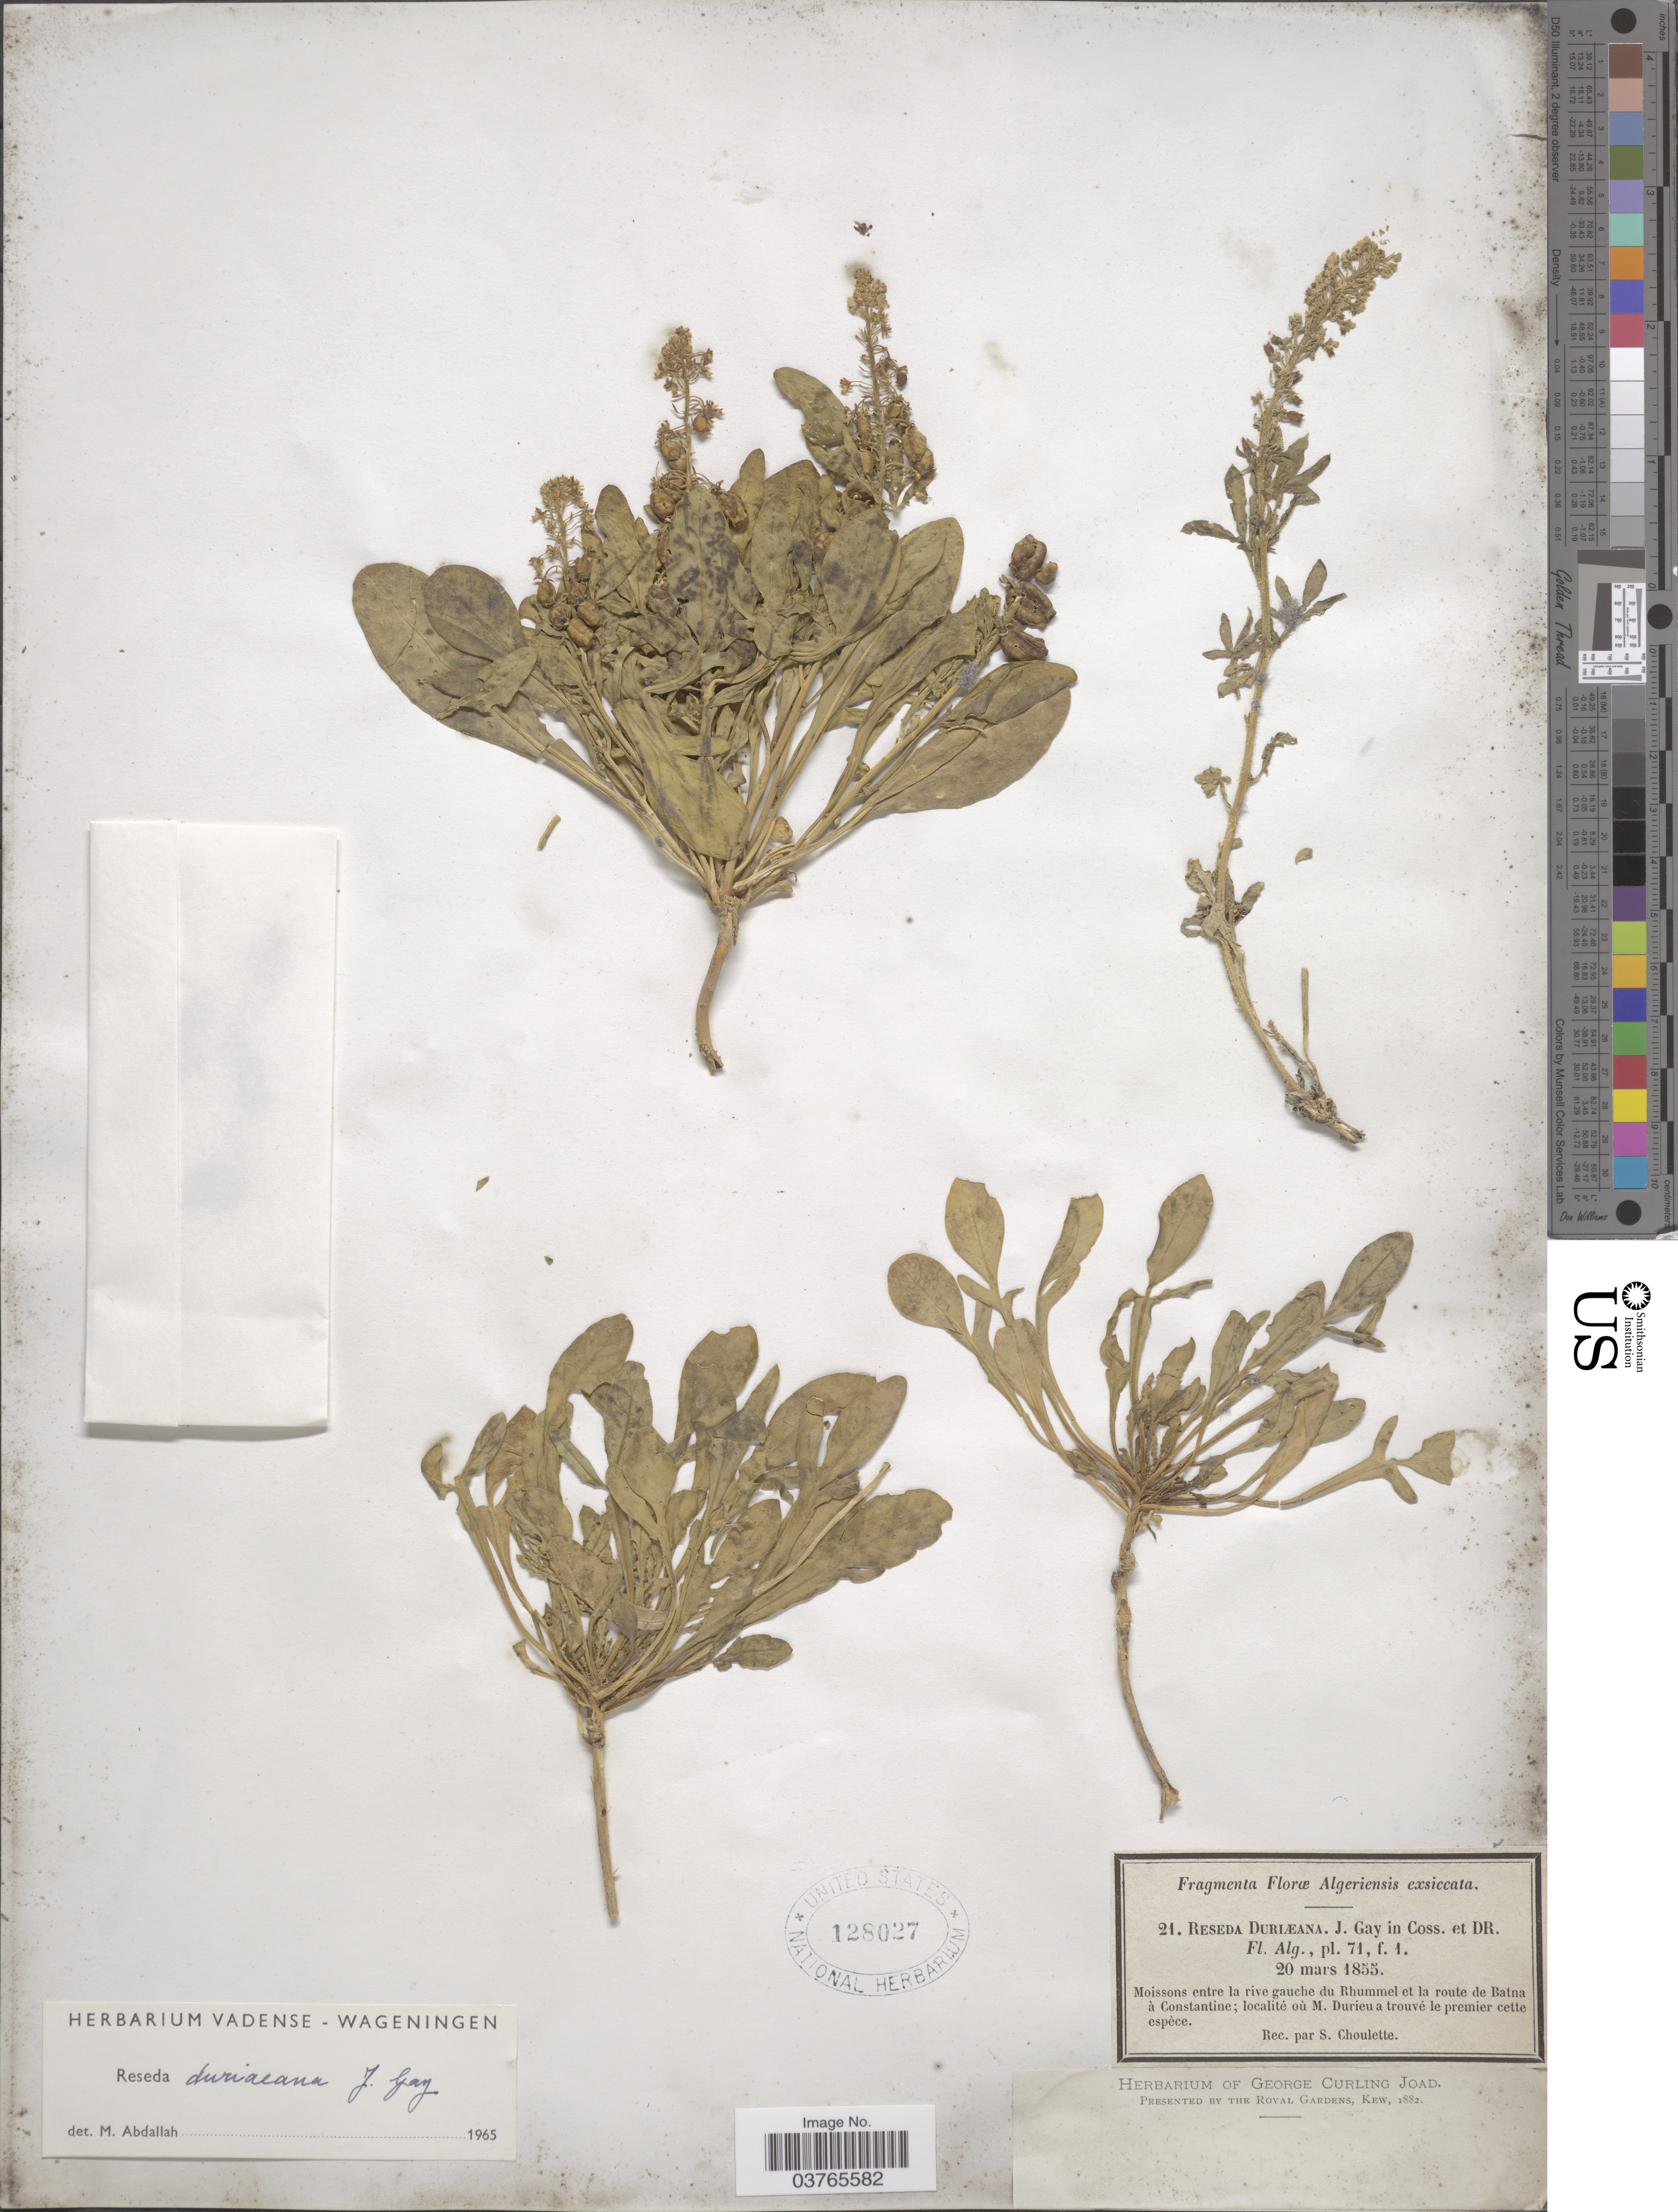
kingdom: Plantae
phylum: Tracheophyta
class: Magnoliopsida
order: Brassicales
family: Resedaceae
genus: Reseda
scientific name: Reseda duriaeana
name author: J. Gay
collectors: S. Choulette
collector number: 21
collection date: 1855-03-20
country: Algeria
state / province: Batna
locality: Moissons entre la rive gauche du Rhummel et la route de Batna à Constantine; localité où M. Durieu a trouvé le premier cette espèce.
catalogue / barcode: US 128027